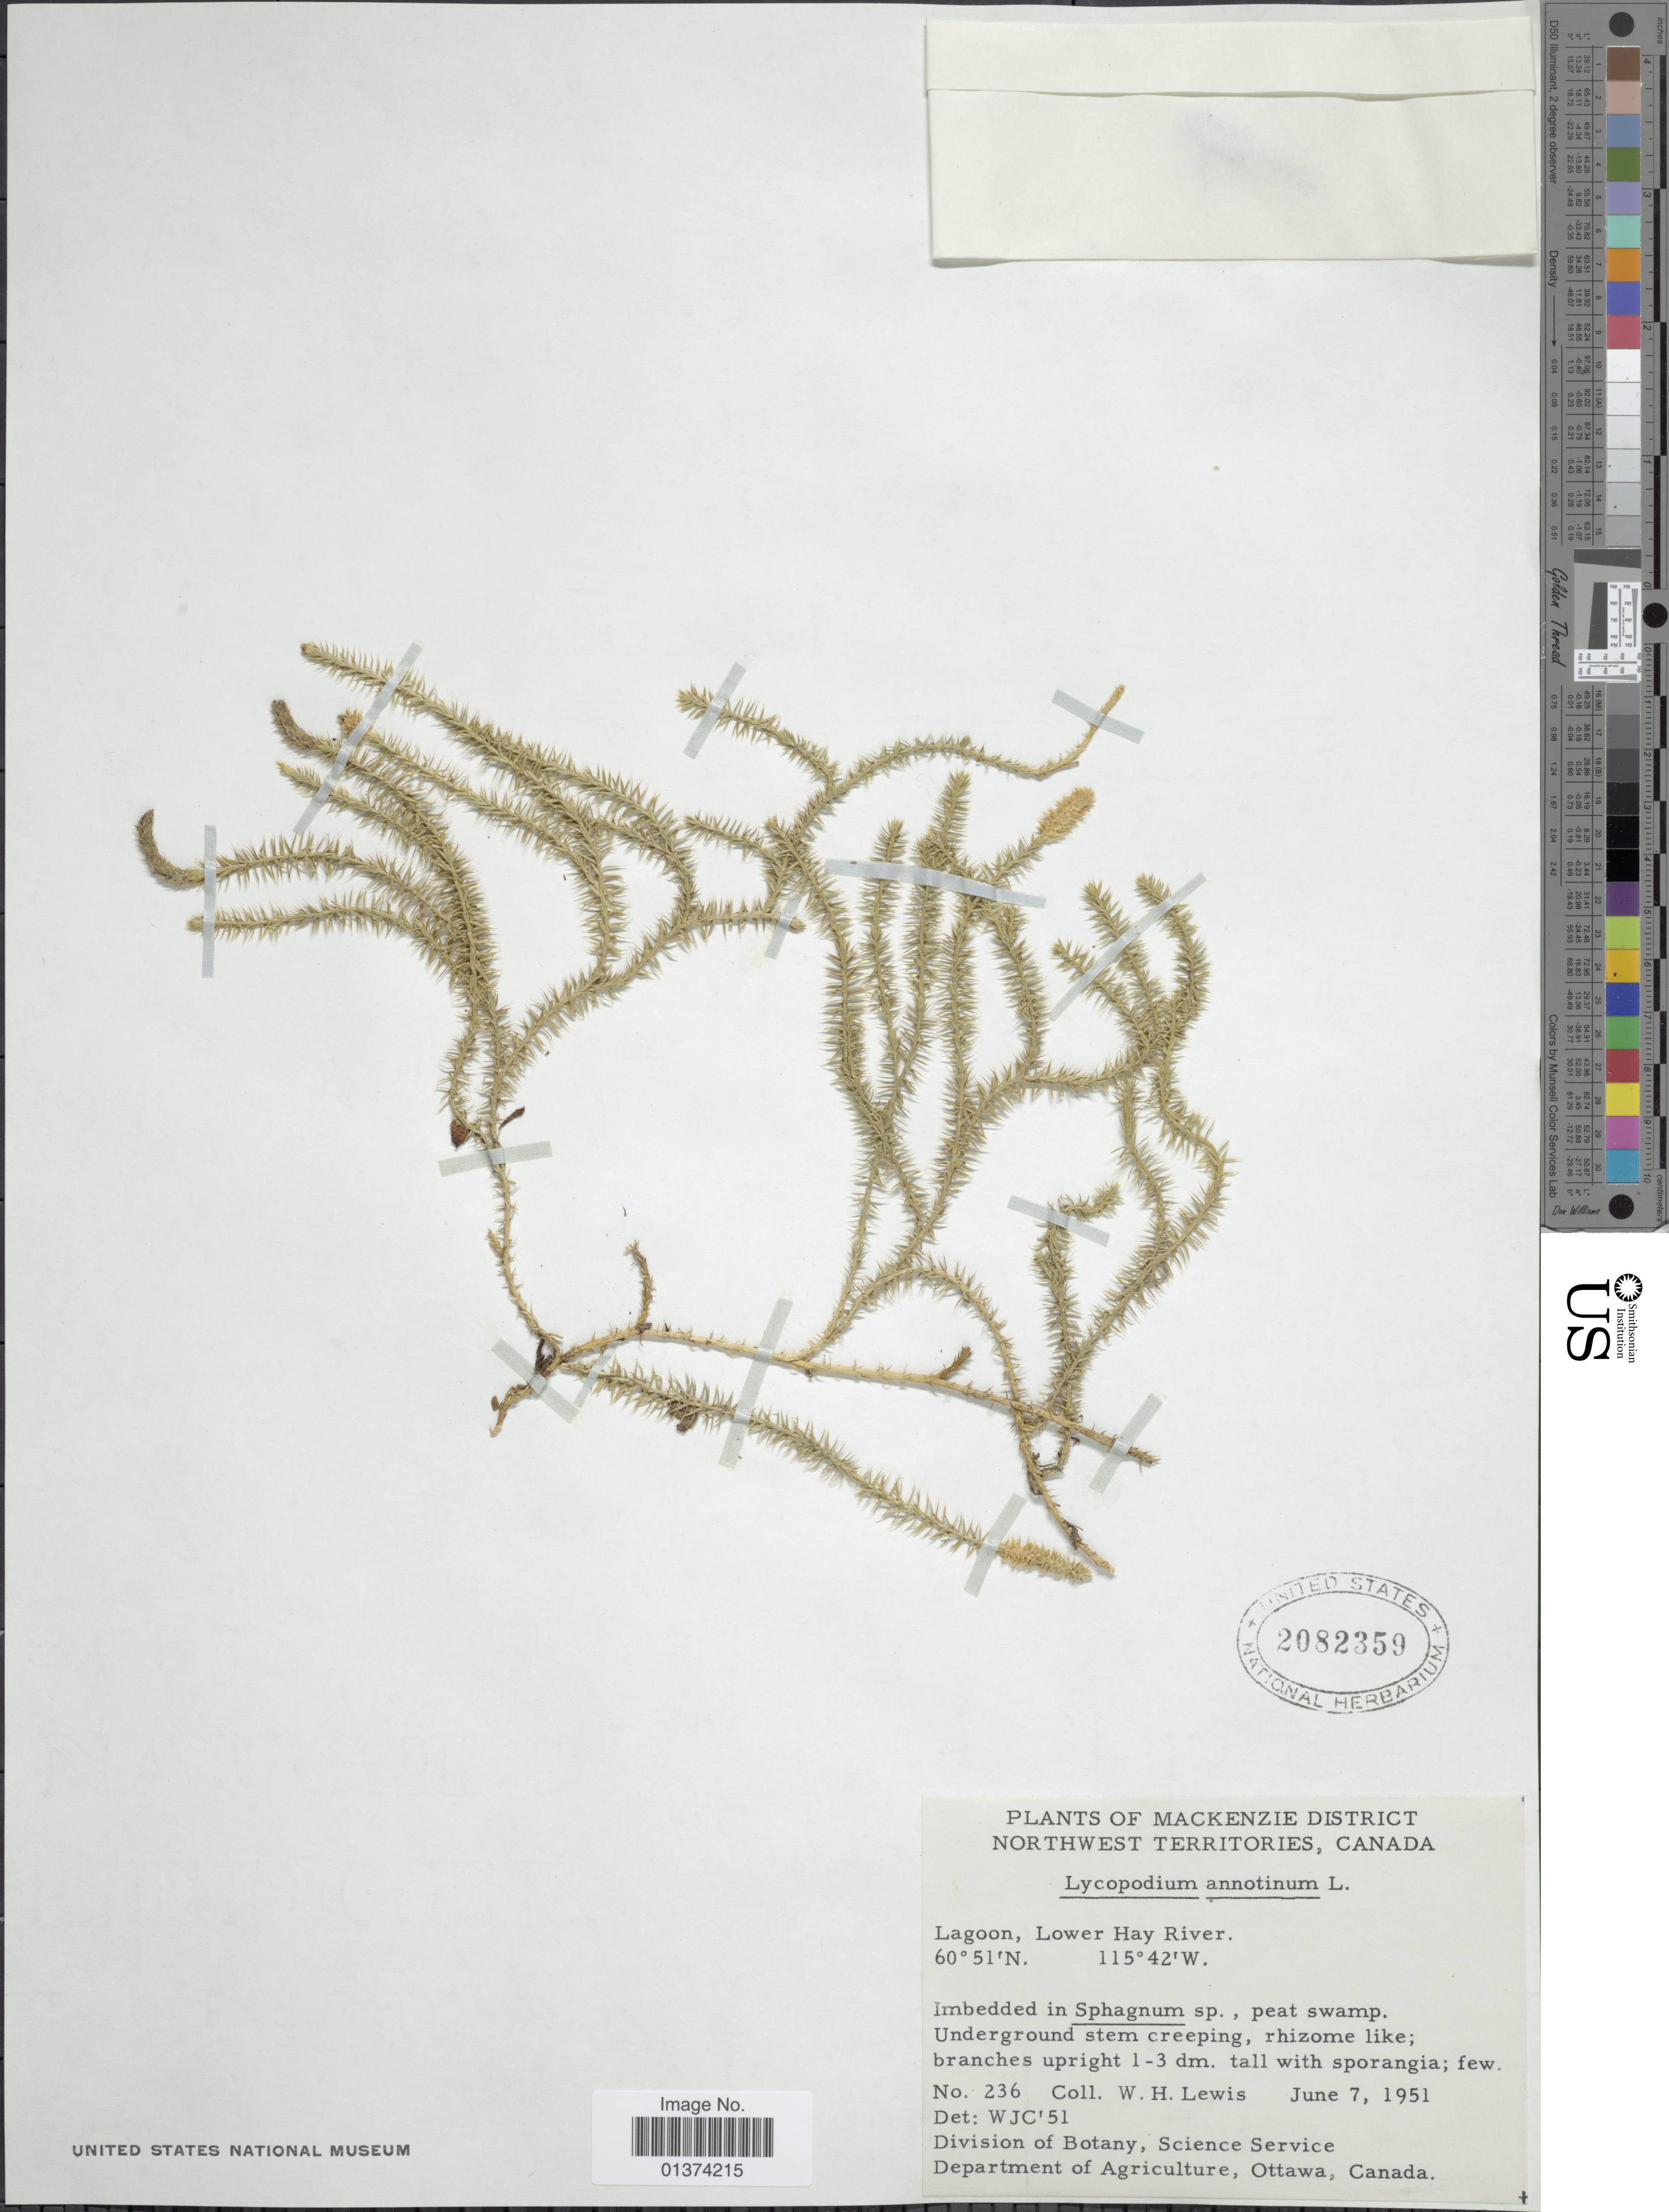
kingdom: Plantae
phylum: Tracheophyta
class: Lycopodiopsida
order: Lycopodiales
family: Lycopodiaceae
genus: Spinulum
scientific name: Spinulum annotinum subsp. annotinum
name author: (L.) A. Haines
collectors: W. H. Lewis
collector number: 236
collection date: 1951-06-07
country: Canada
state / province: Northwest Territories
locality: Mackenzie District, Lagoon, LLOwer Hay River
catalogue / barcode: US 2082359